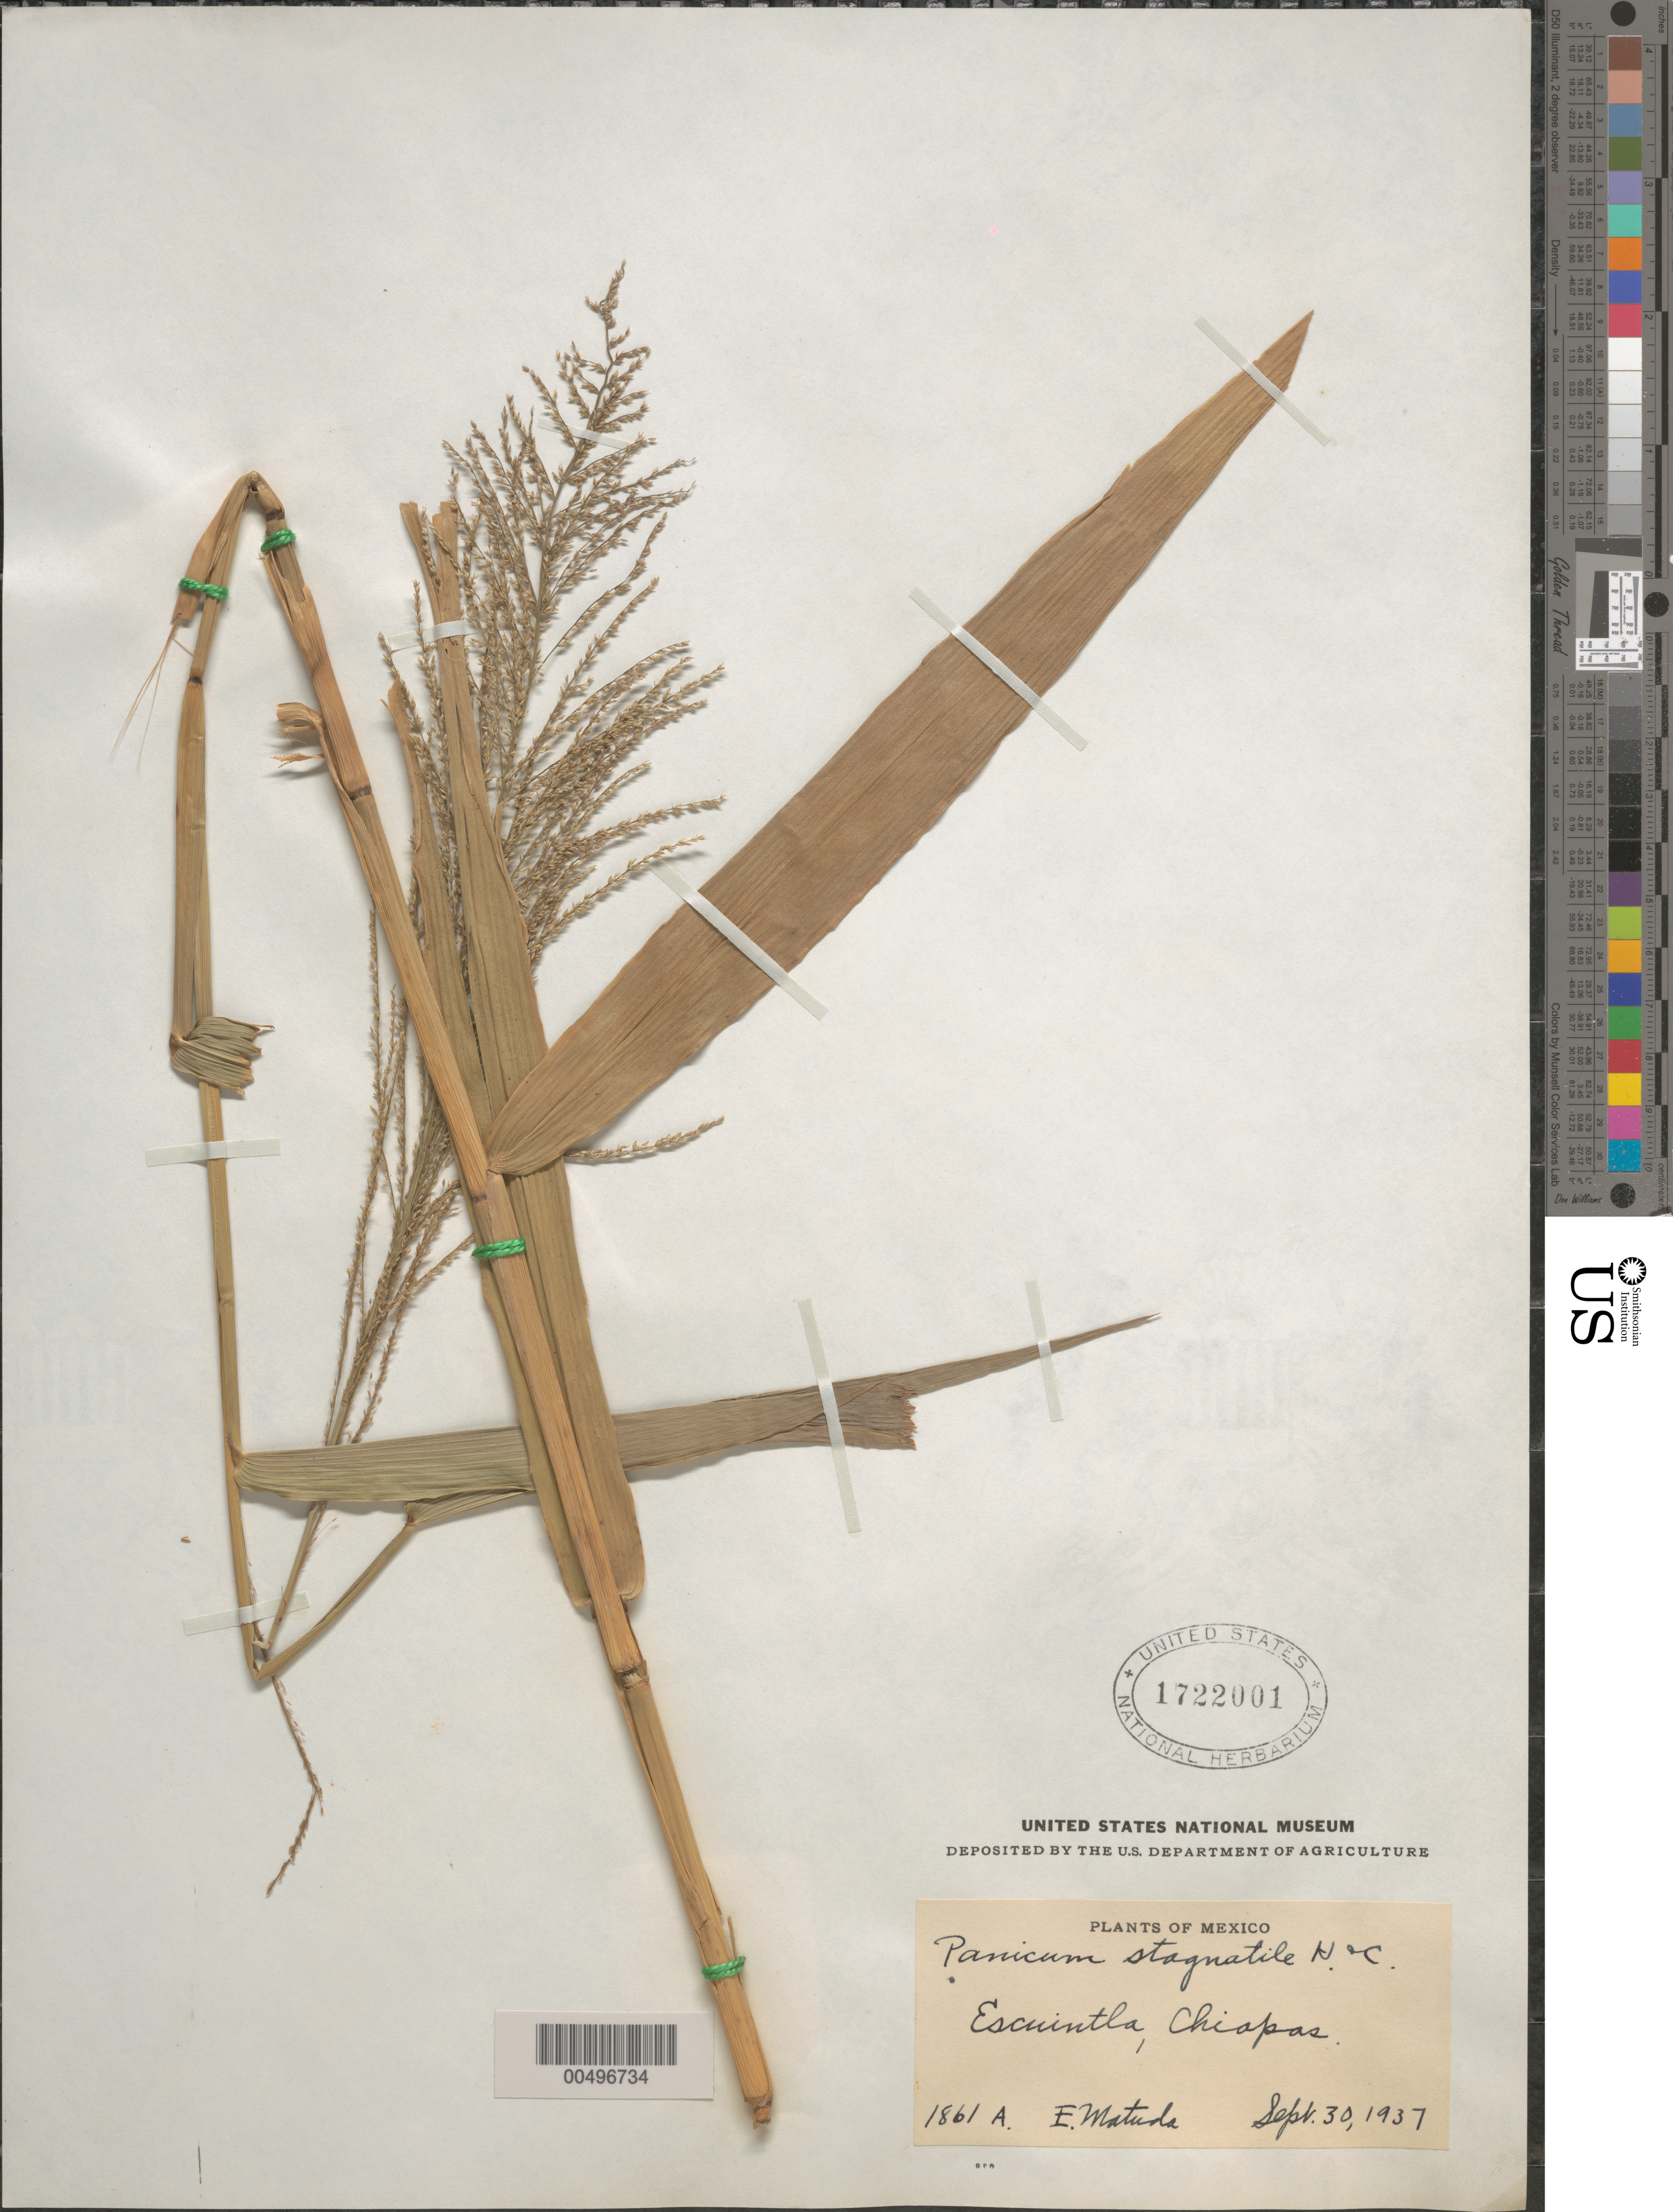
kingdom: Plantae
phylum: Tracheophyta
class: Liliopsida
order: Poales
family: Poaceae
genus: Panicum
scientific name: Panicum stagnatile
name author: Hitchc. & Chase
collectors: E. Matuda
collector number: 1861A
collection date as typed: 30 Sep 1937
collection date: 1937-09-30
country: Mexico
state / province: Chiapas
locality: Escuintla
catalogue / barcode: US 1722001